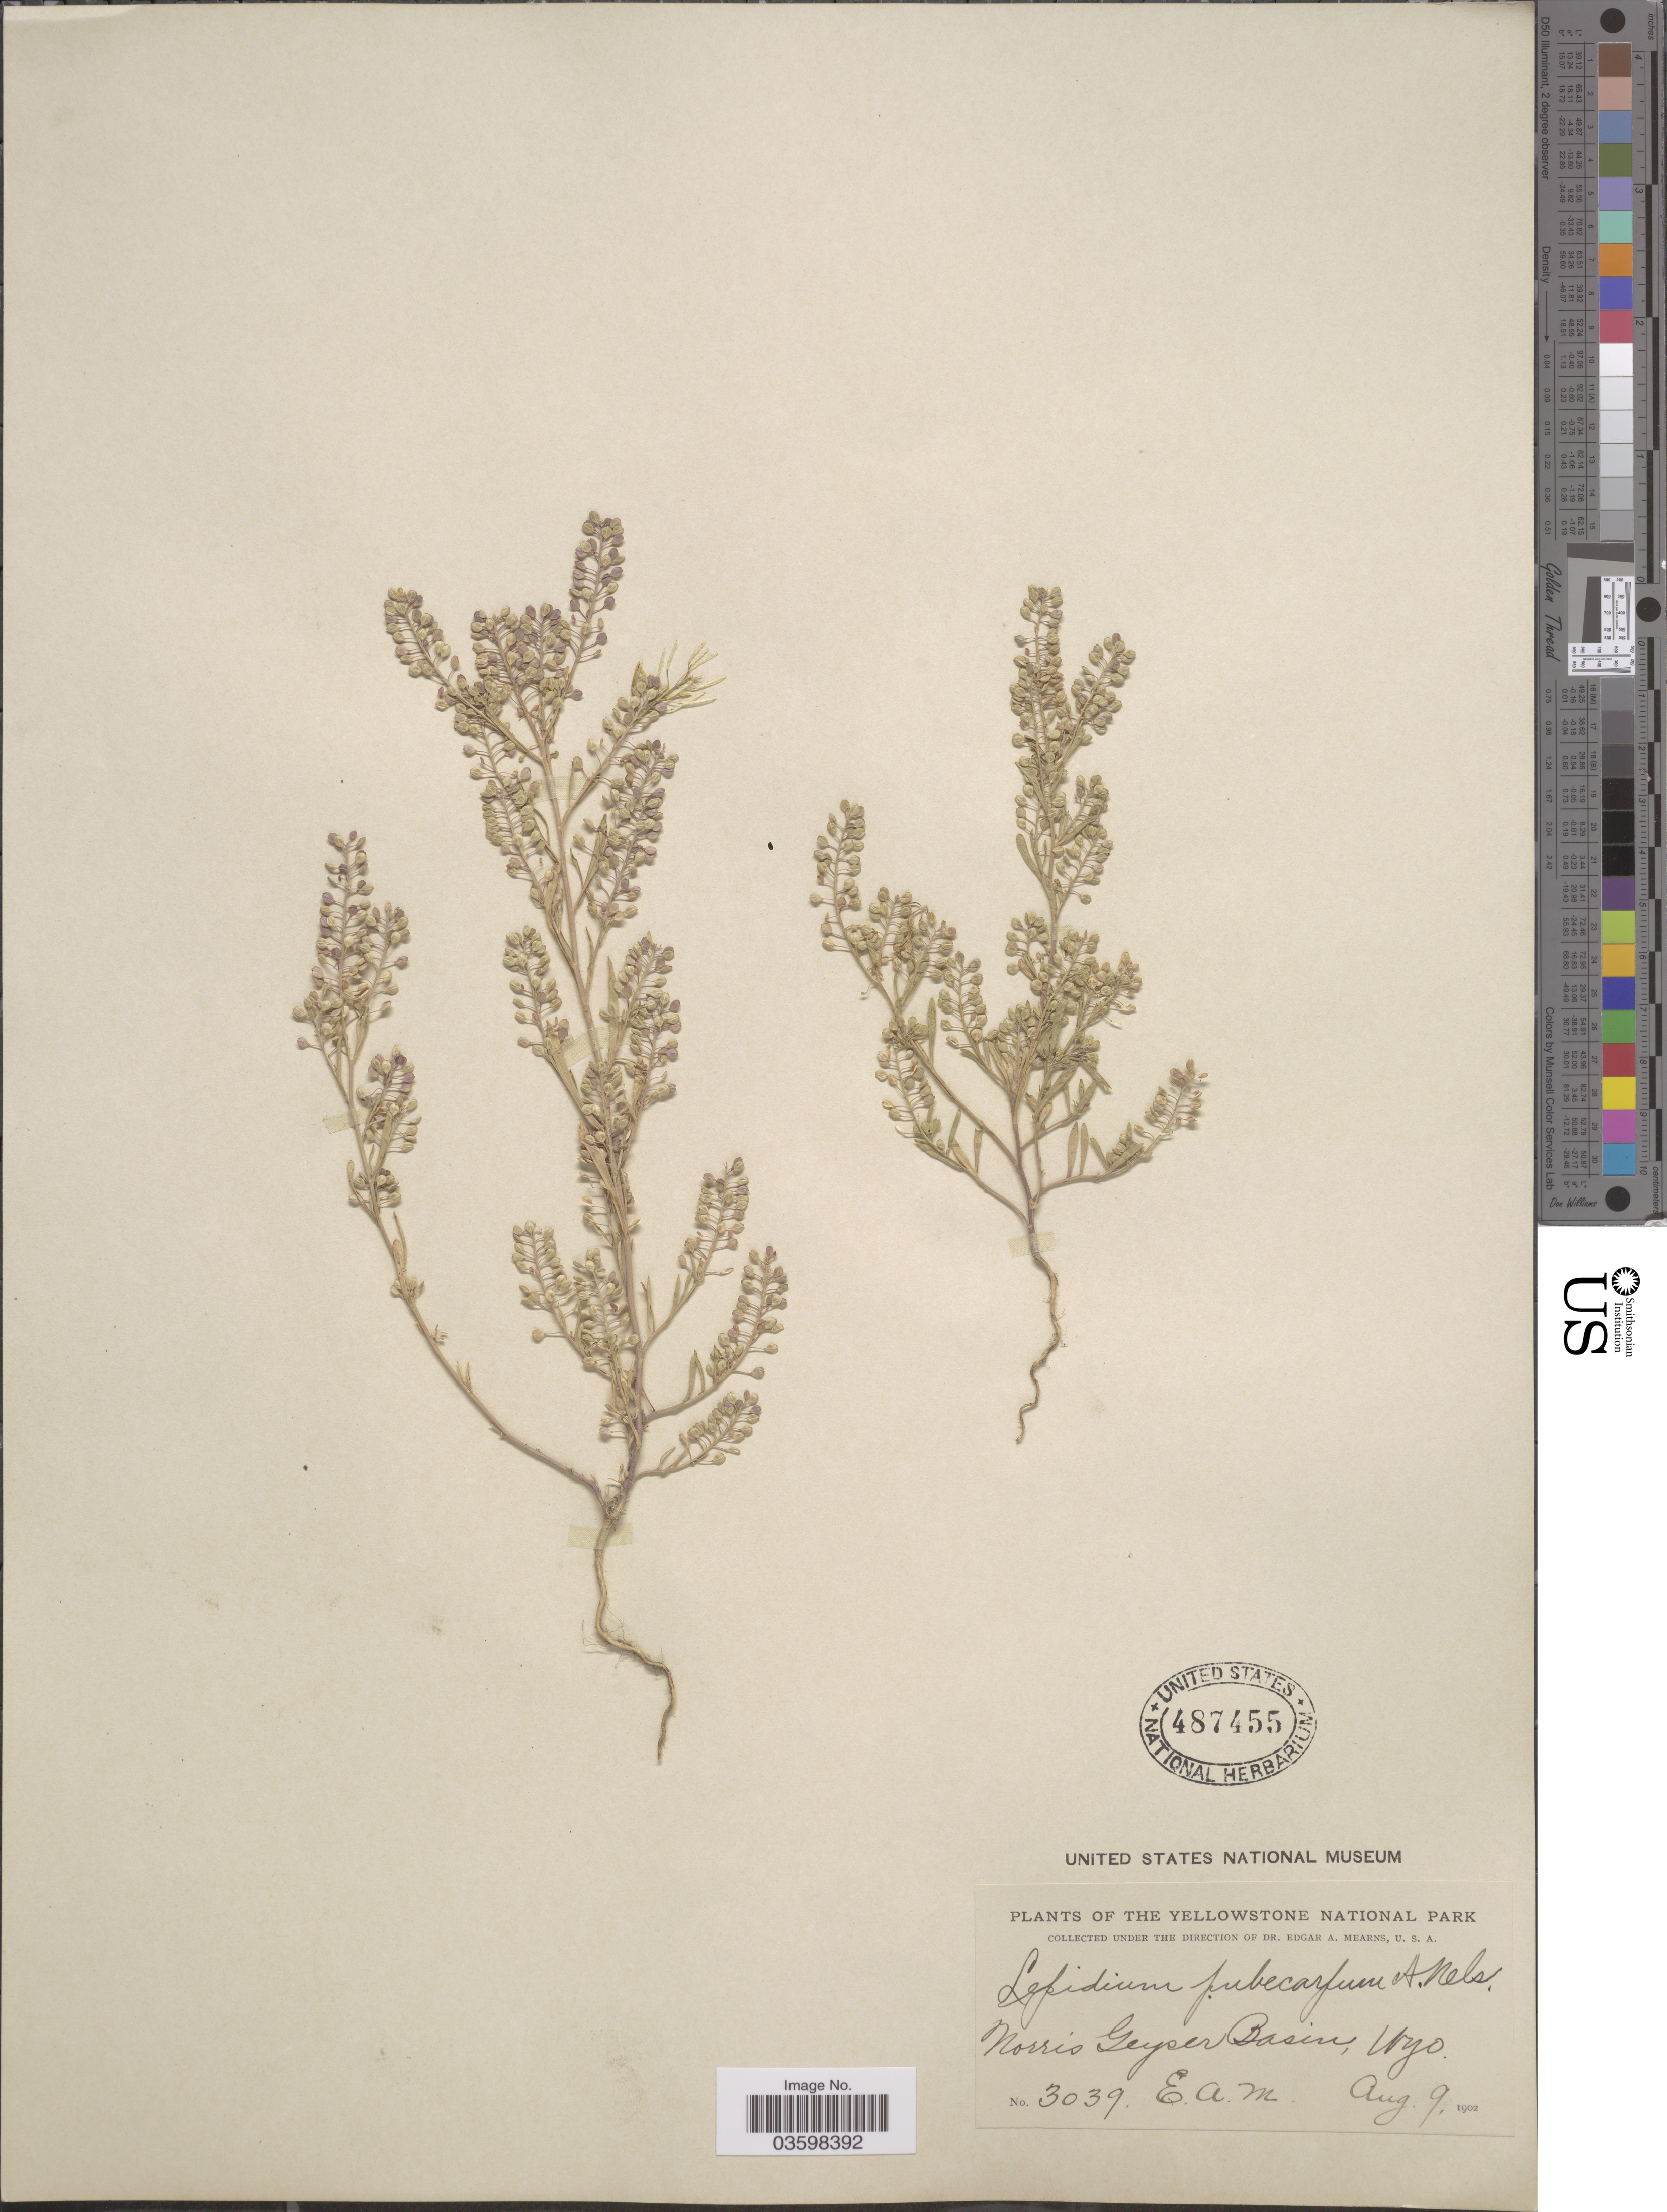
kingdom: Plantae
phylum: Tracheophyta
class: Magnoliopsida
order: Brassicales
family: Brassicaceae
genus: Lepidium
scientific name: Lepidium densiflorum var. pubecarpum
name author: (A. Nelson) Thell.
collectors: E. A. Mearns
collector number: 3039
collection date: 1902-08-09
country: United States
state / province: Wyoming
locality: The Yellowstone National Park. Morris Geyser Basin.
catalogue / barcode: US 487455